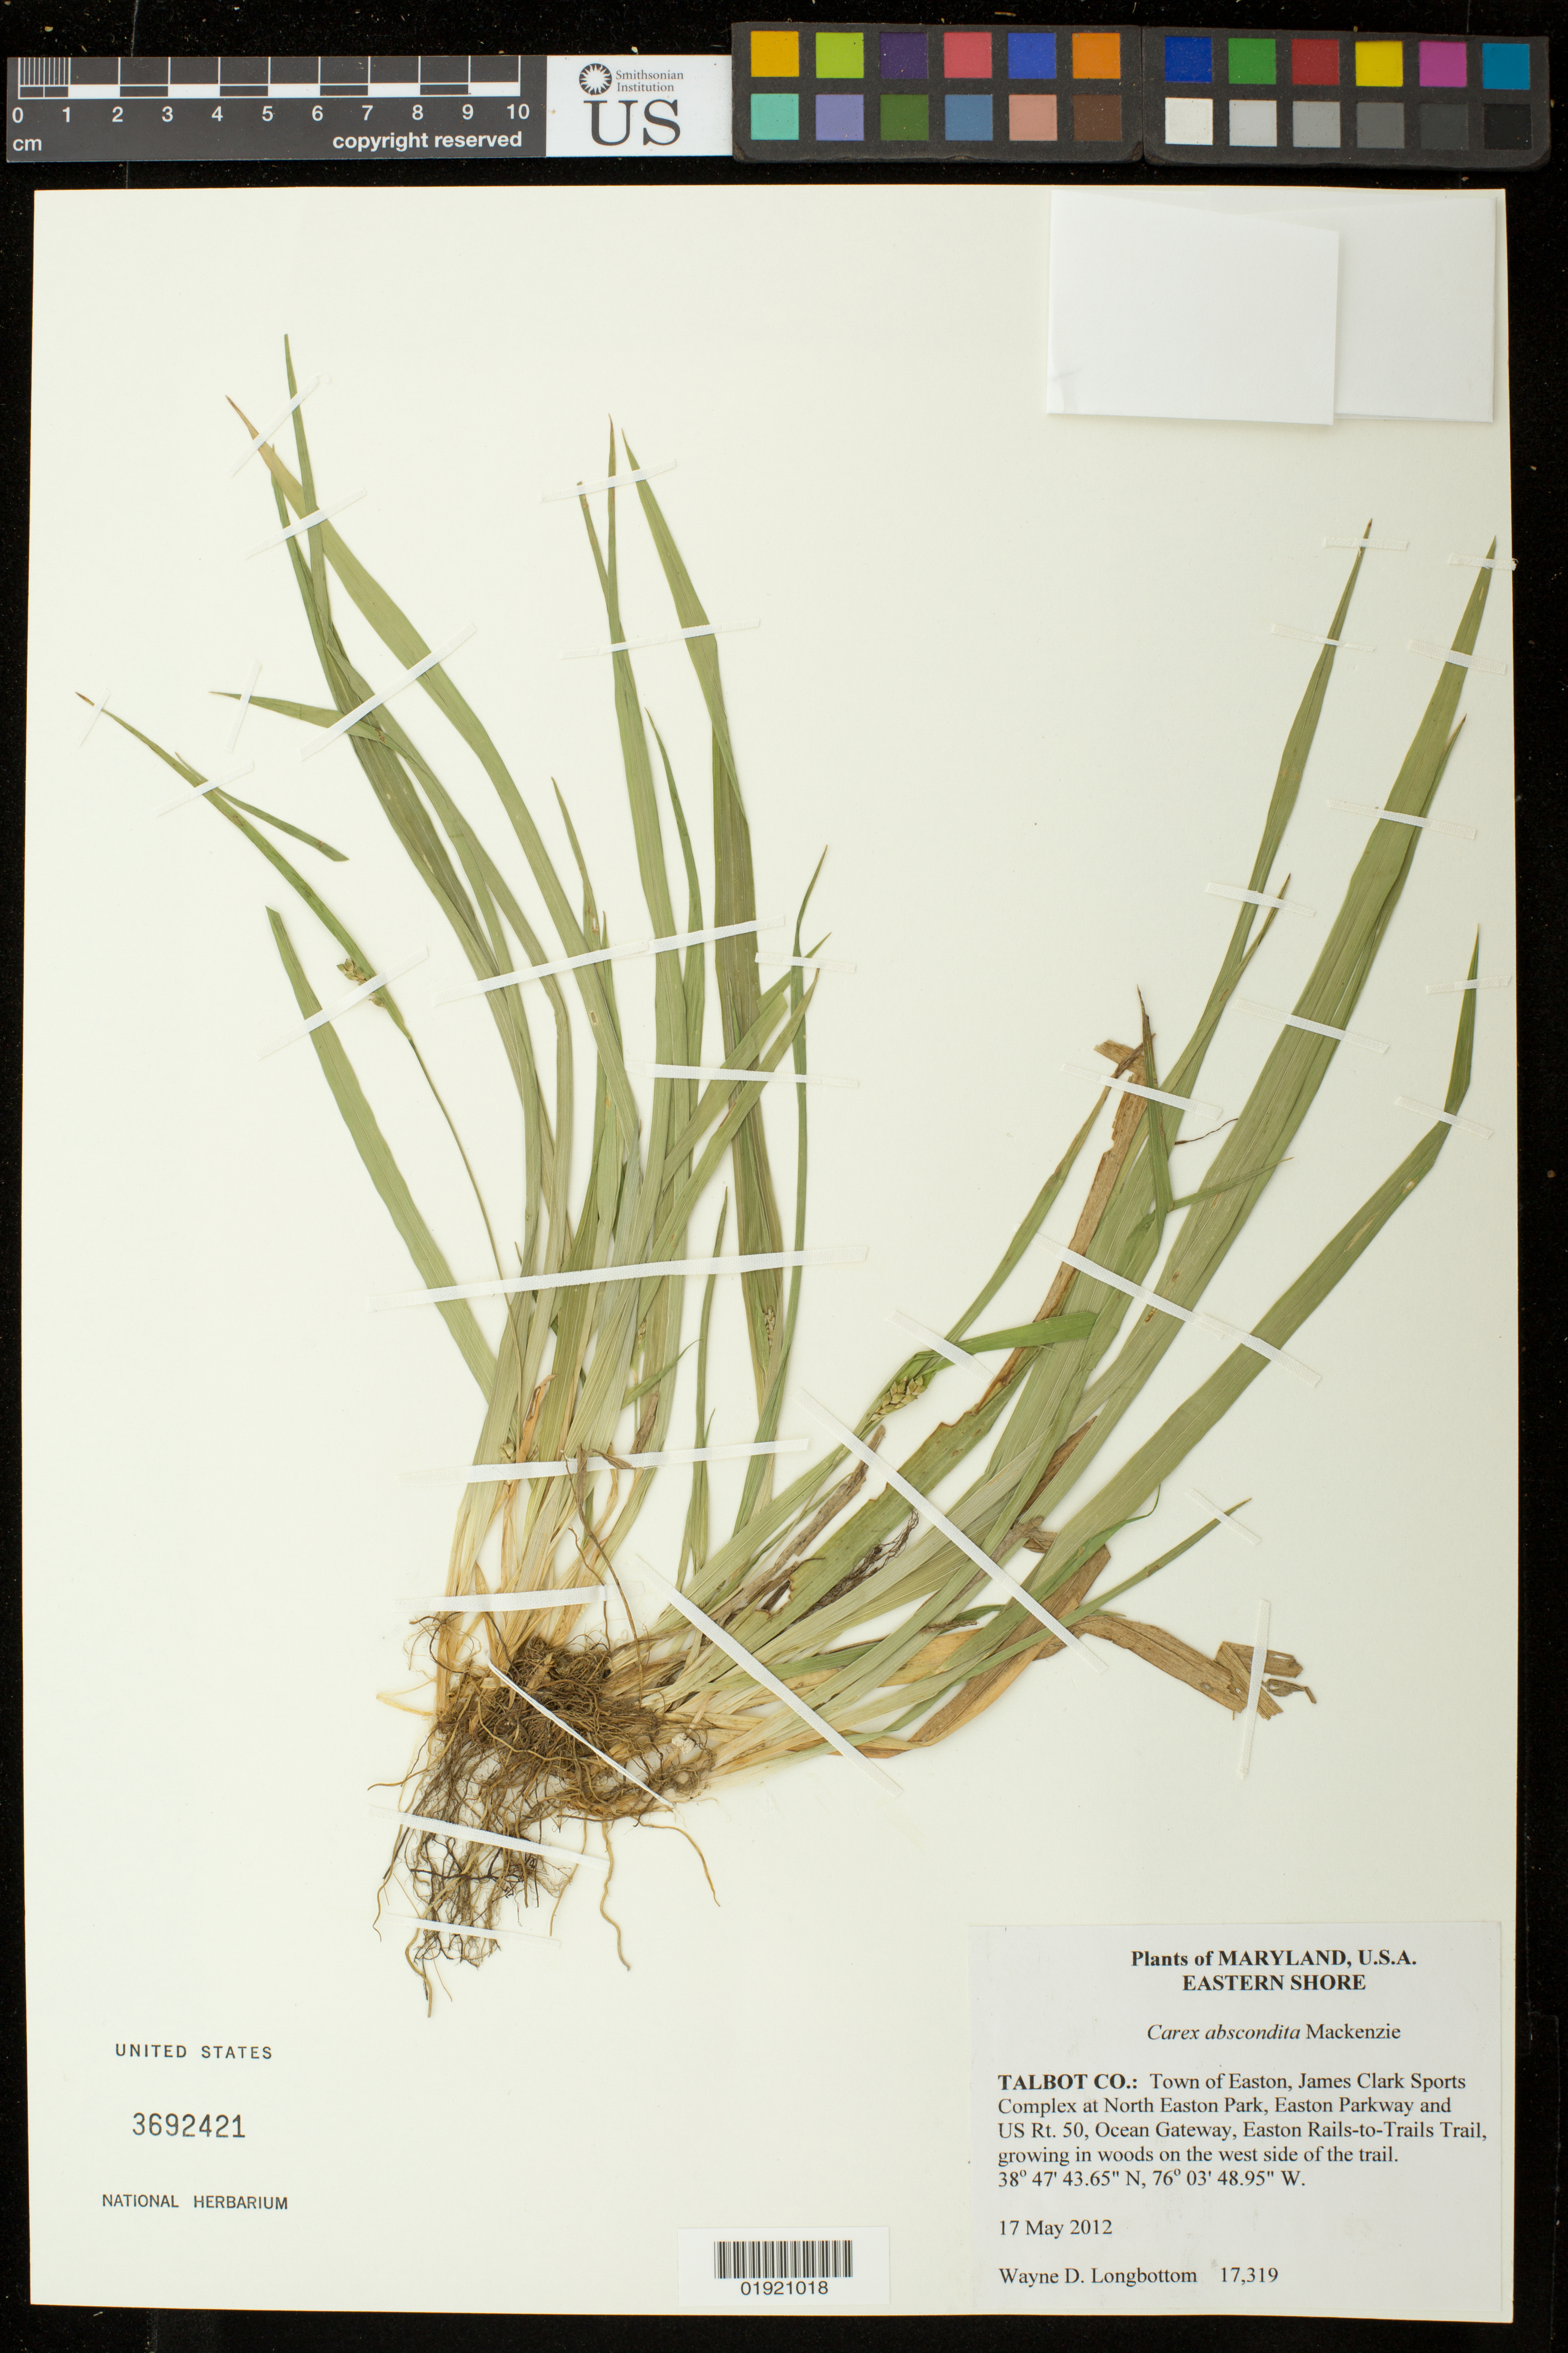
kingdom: Plantae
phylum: Tracheophyta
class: Liliopsida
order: Poales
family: Cyperaceae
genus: Carex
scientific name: Carex abscondita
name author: Mack.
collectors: W. D. Longbottom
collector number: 17319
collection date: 2012-05-17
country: United States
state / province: Maryland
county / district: Talbot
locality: Talbot Co.: Town of Easton, James Clark Sports Complex at North Easton Park, Easton Parkway and US Rt. 50, Ocean Gateway, Easton Rails-to-Trails Trail.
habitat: Growing in woods on the west side of the trail.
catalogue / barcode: US 3692421